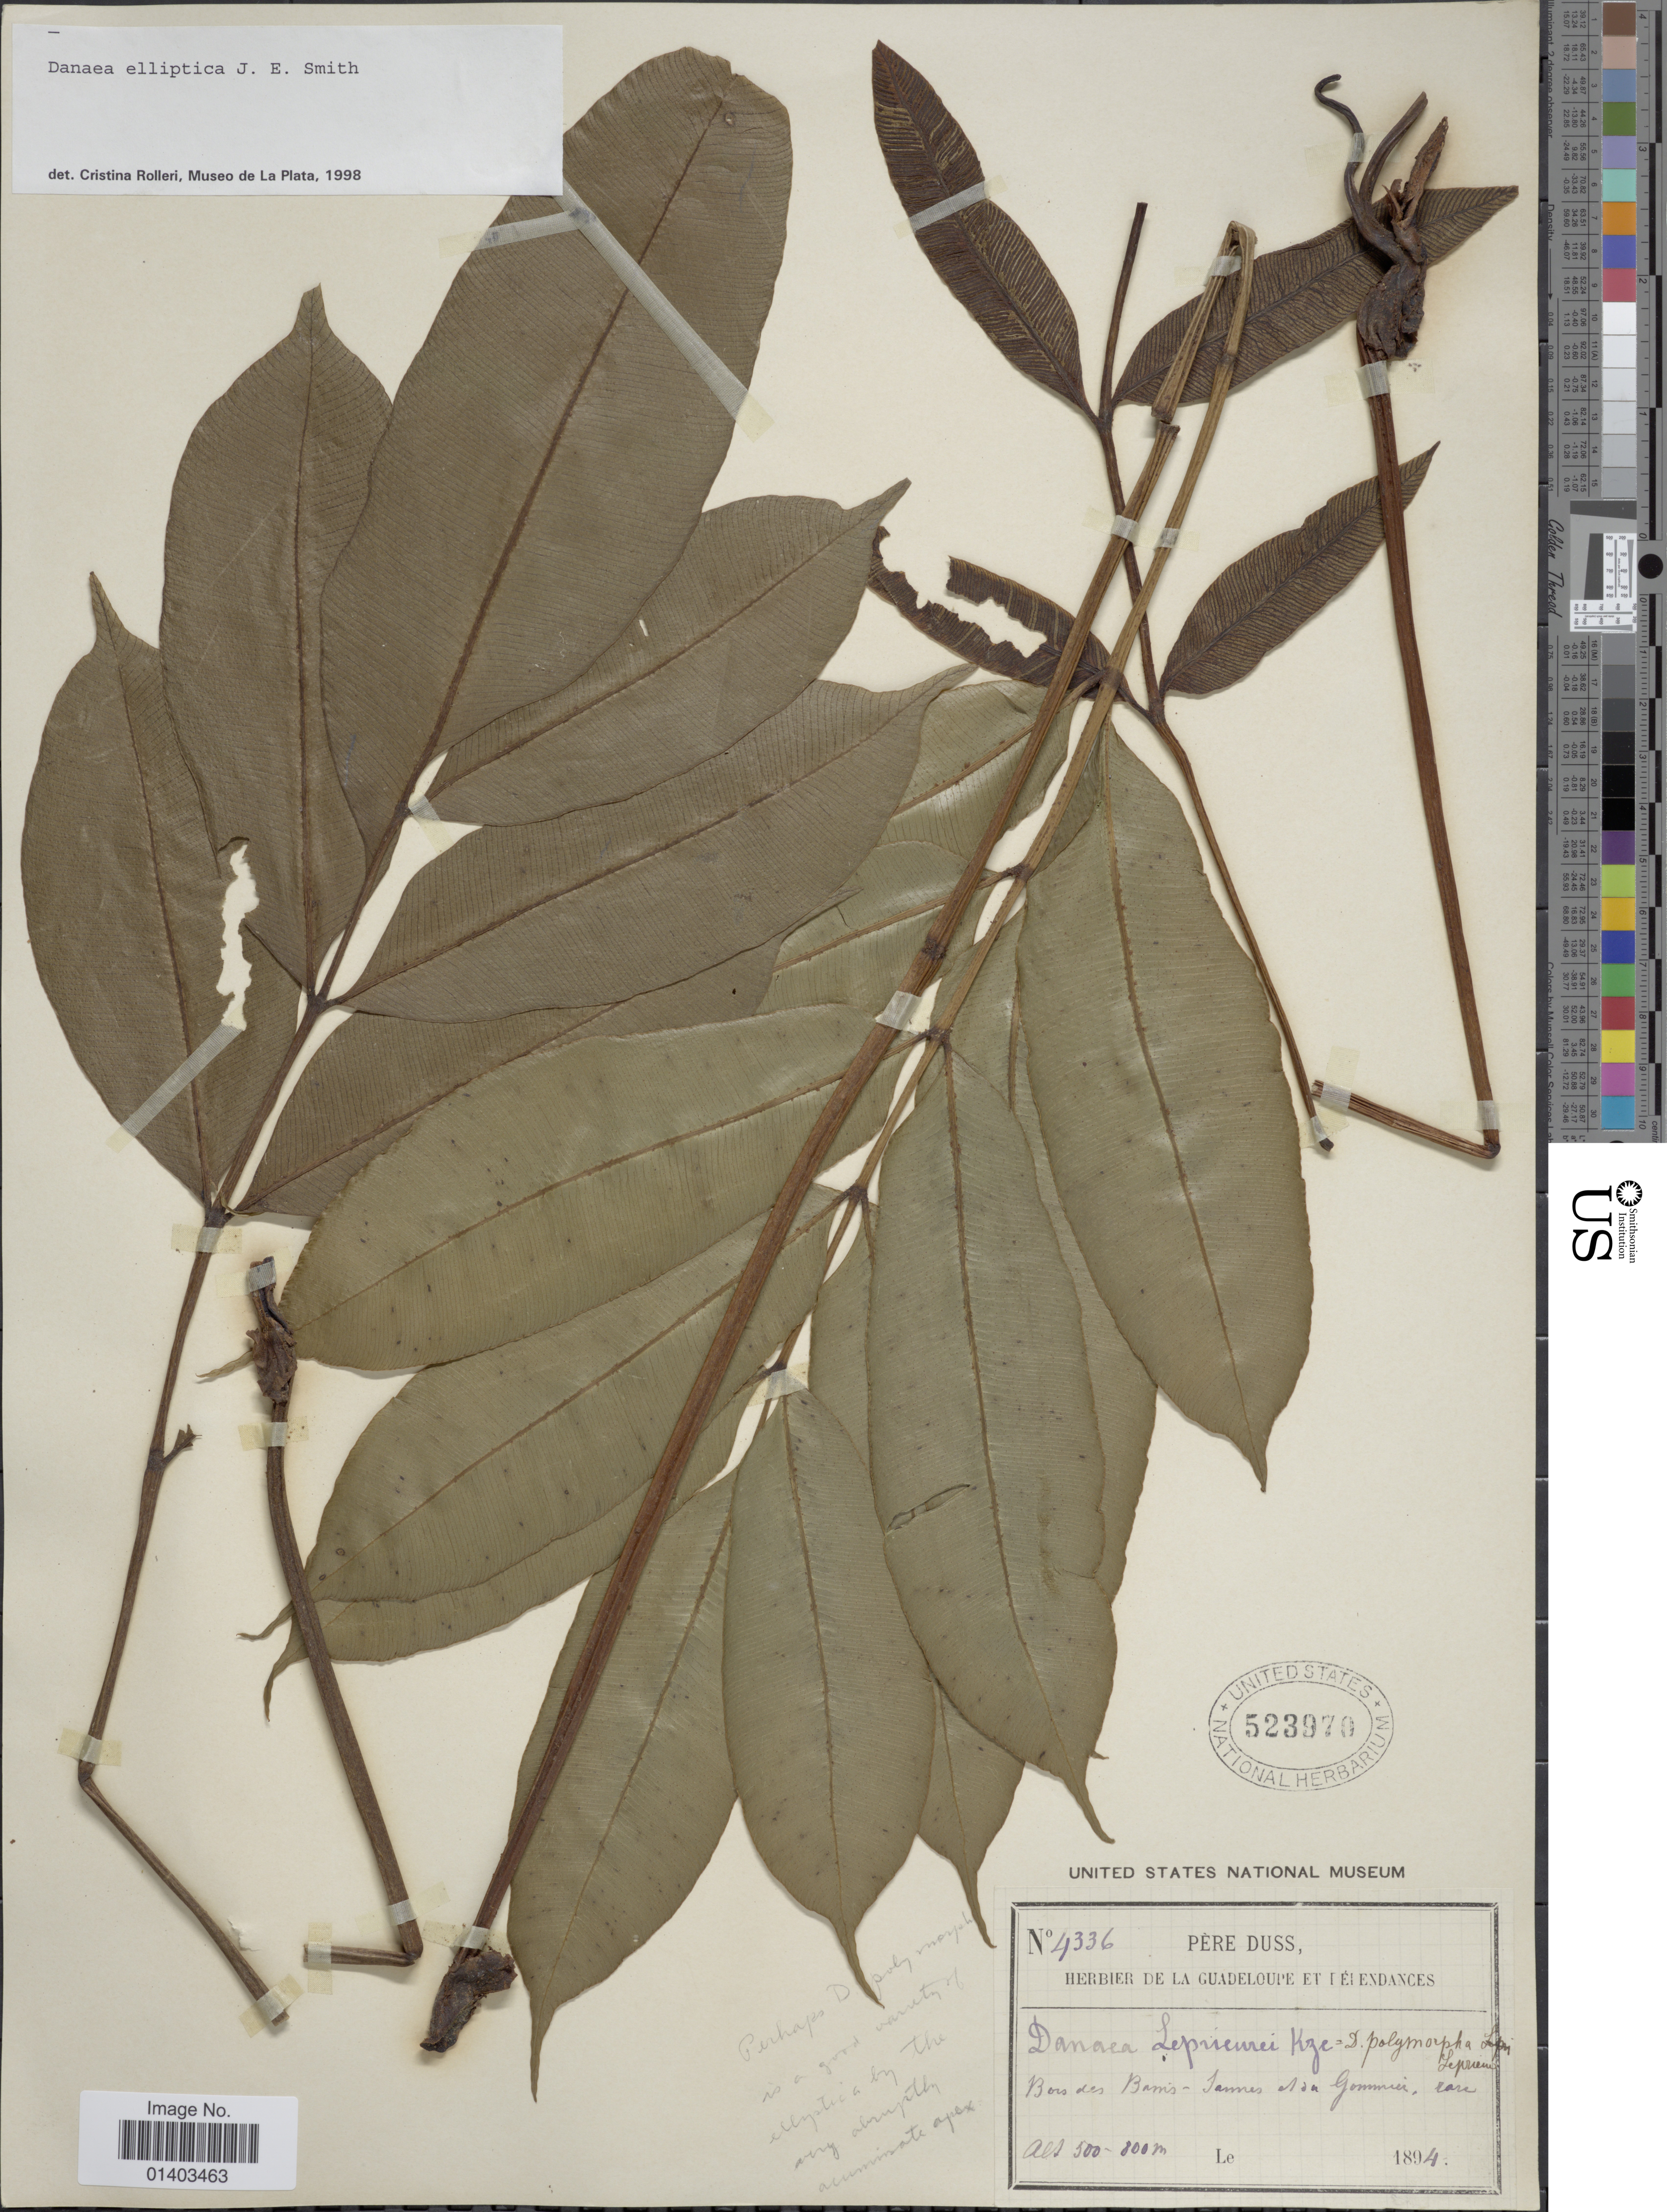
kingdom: Plantae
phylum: Tracheophyta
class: Polypodiopsida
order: Marattiales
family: Marattiaceae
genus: Danaea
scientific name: Danaea elliptica subsp. elliptica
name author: Sm.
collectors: Père Duss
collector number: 4336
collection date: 1894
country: Guadeloupe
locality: Bois des Bains-Jaunes et du Gommier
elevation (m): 500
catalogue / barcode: US 523970